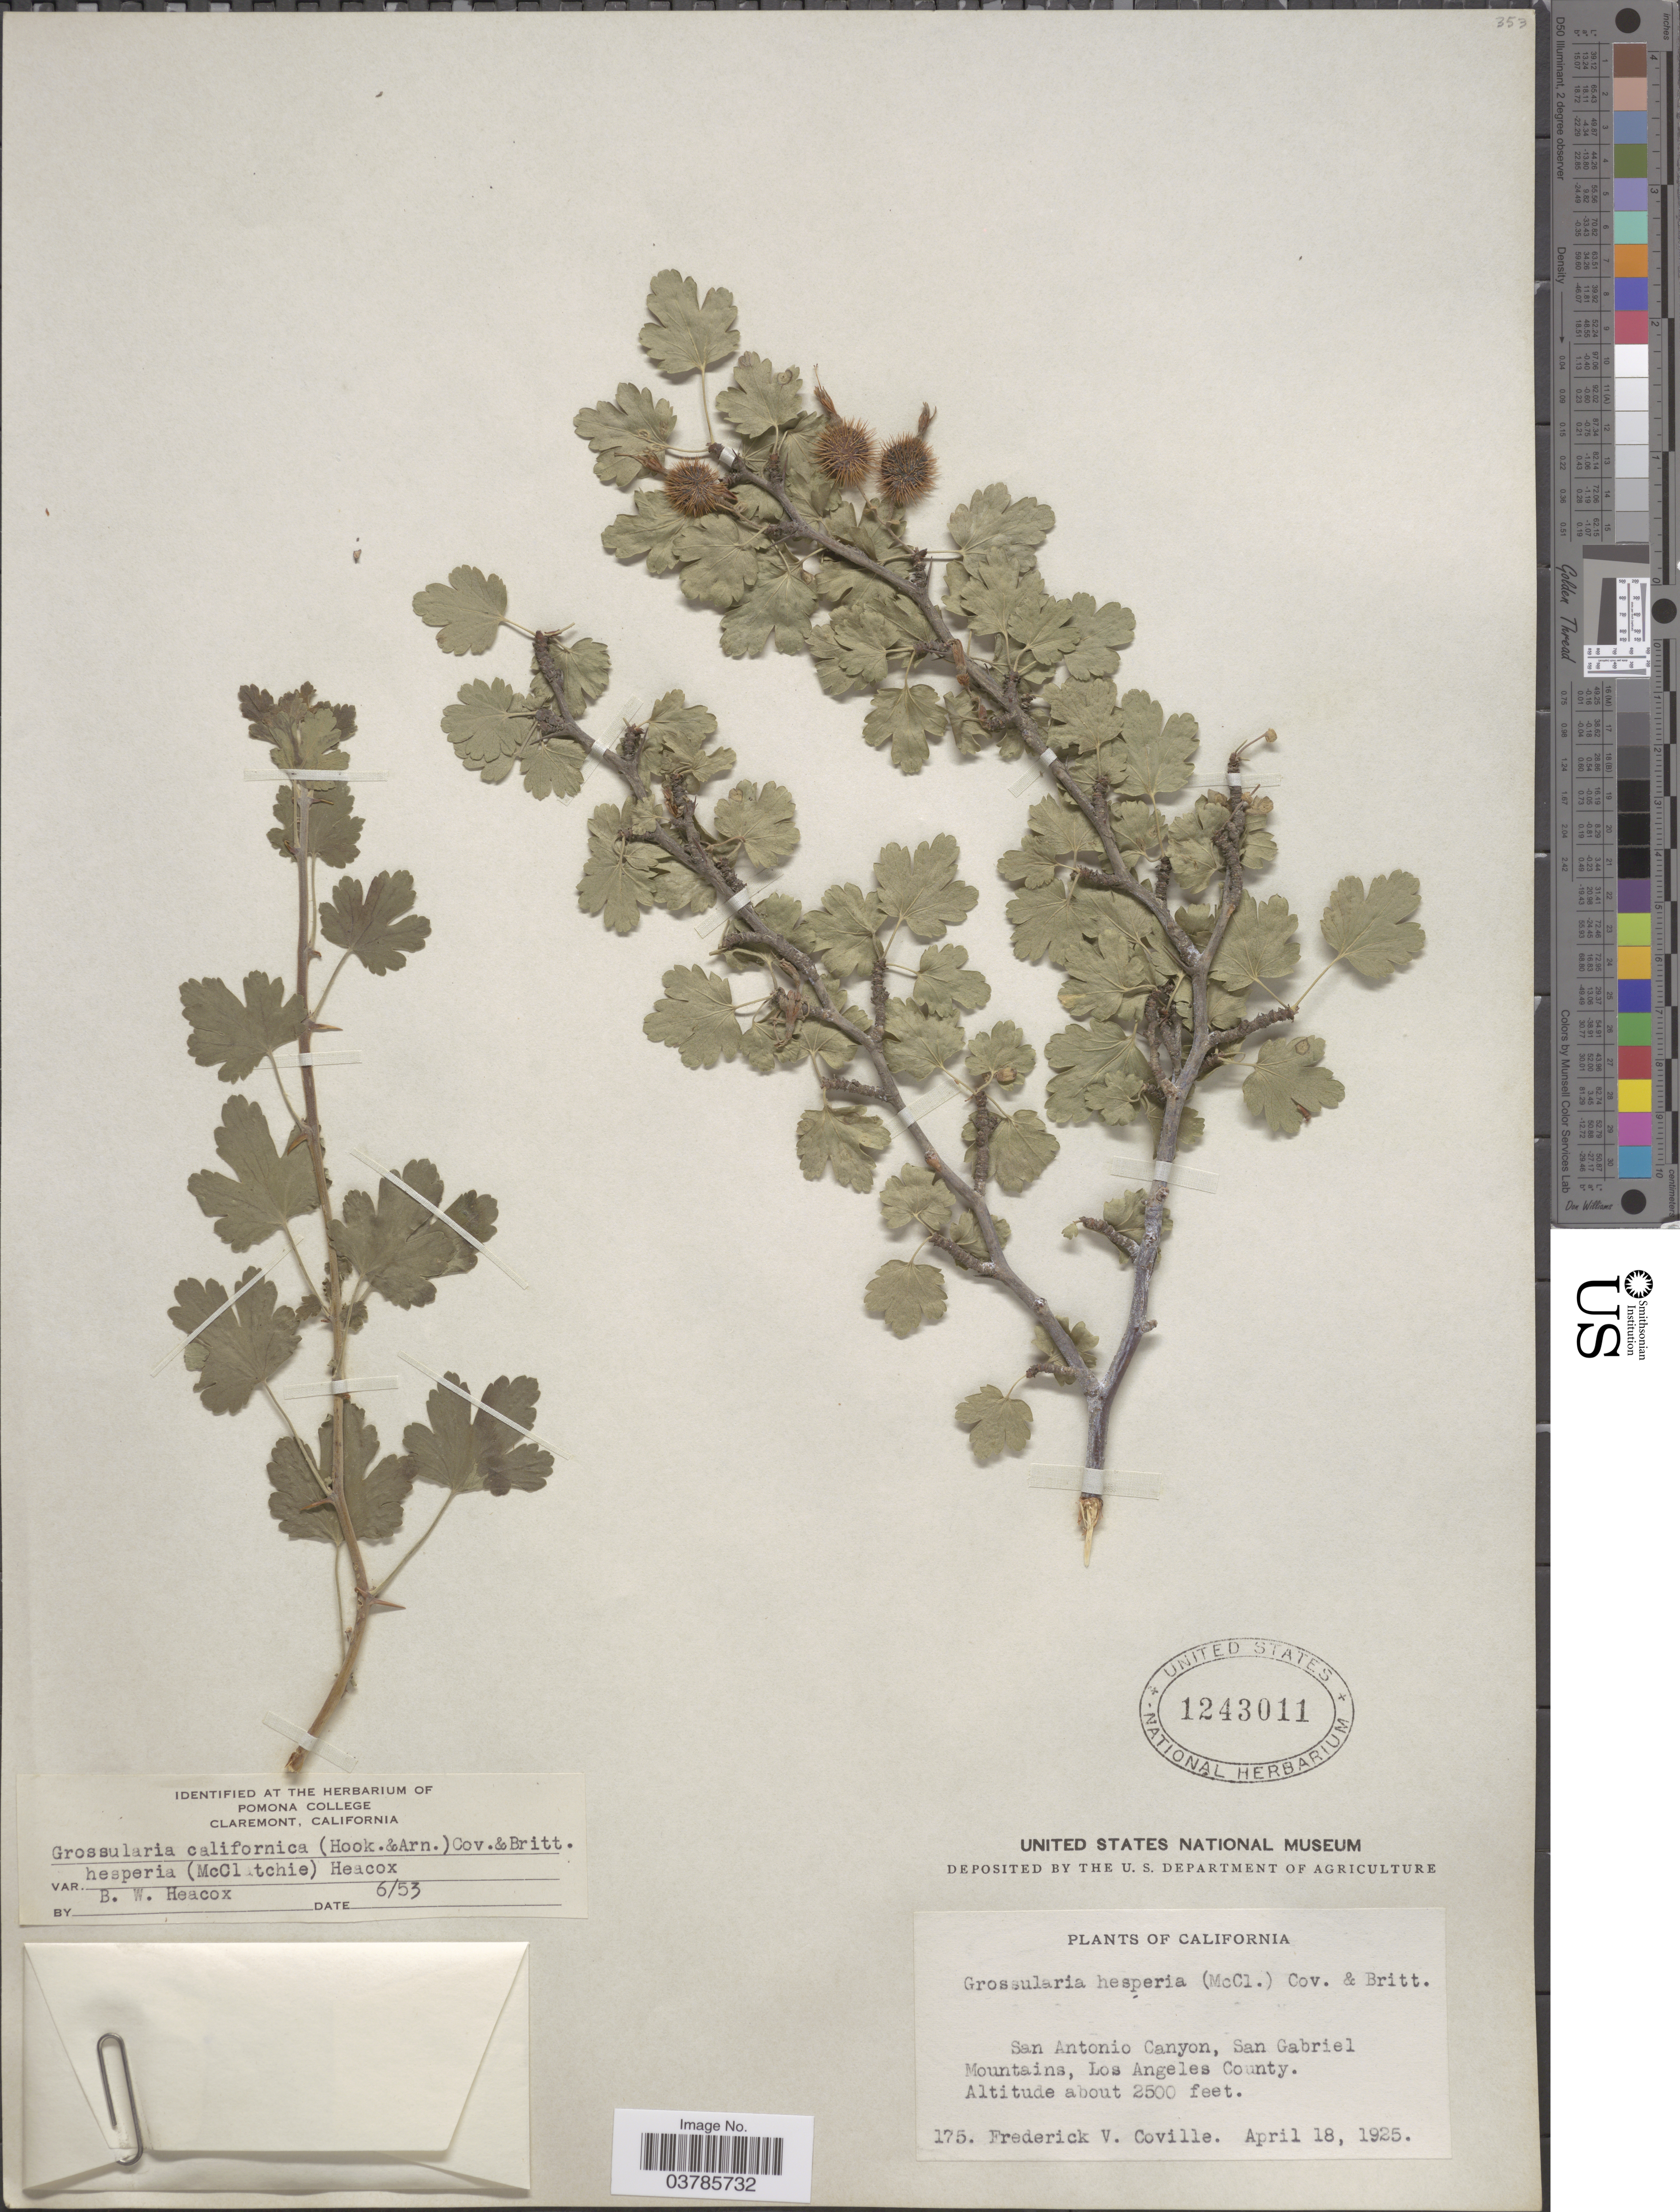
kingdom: Plantae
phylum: Tracheophyta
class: Magnoliopsida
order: Saxifragales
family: Grossulariaceae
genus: Ribes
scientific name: Ribes californicum var. hesperium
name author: (McClatchie) Jeps.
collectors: F. V. Coville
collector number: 175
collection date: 1925-04-18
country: United States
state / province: California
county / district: Los Angeles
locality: San Antonio Canyon, San Gabriel Mountains, Los Angeles County.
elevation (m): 762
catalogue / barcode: US 1243011